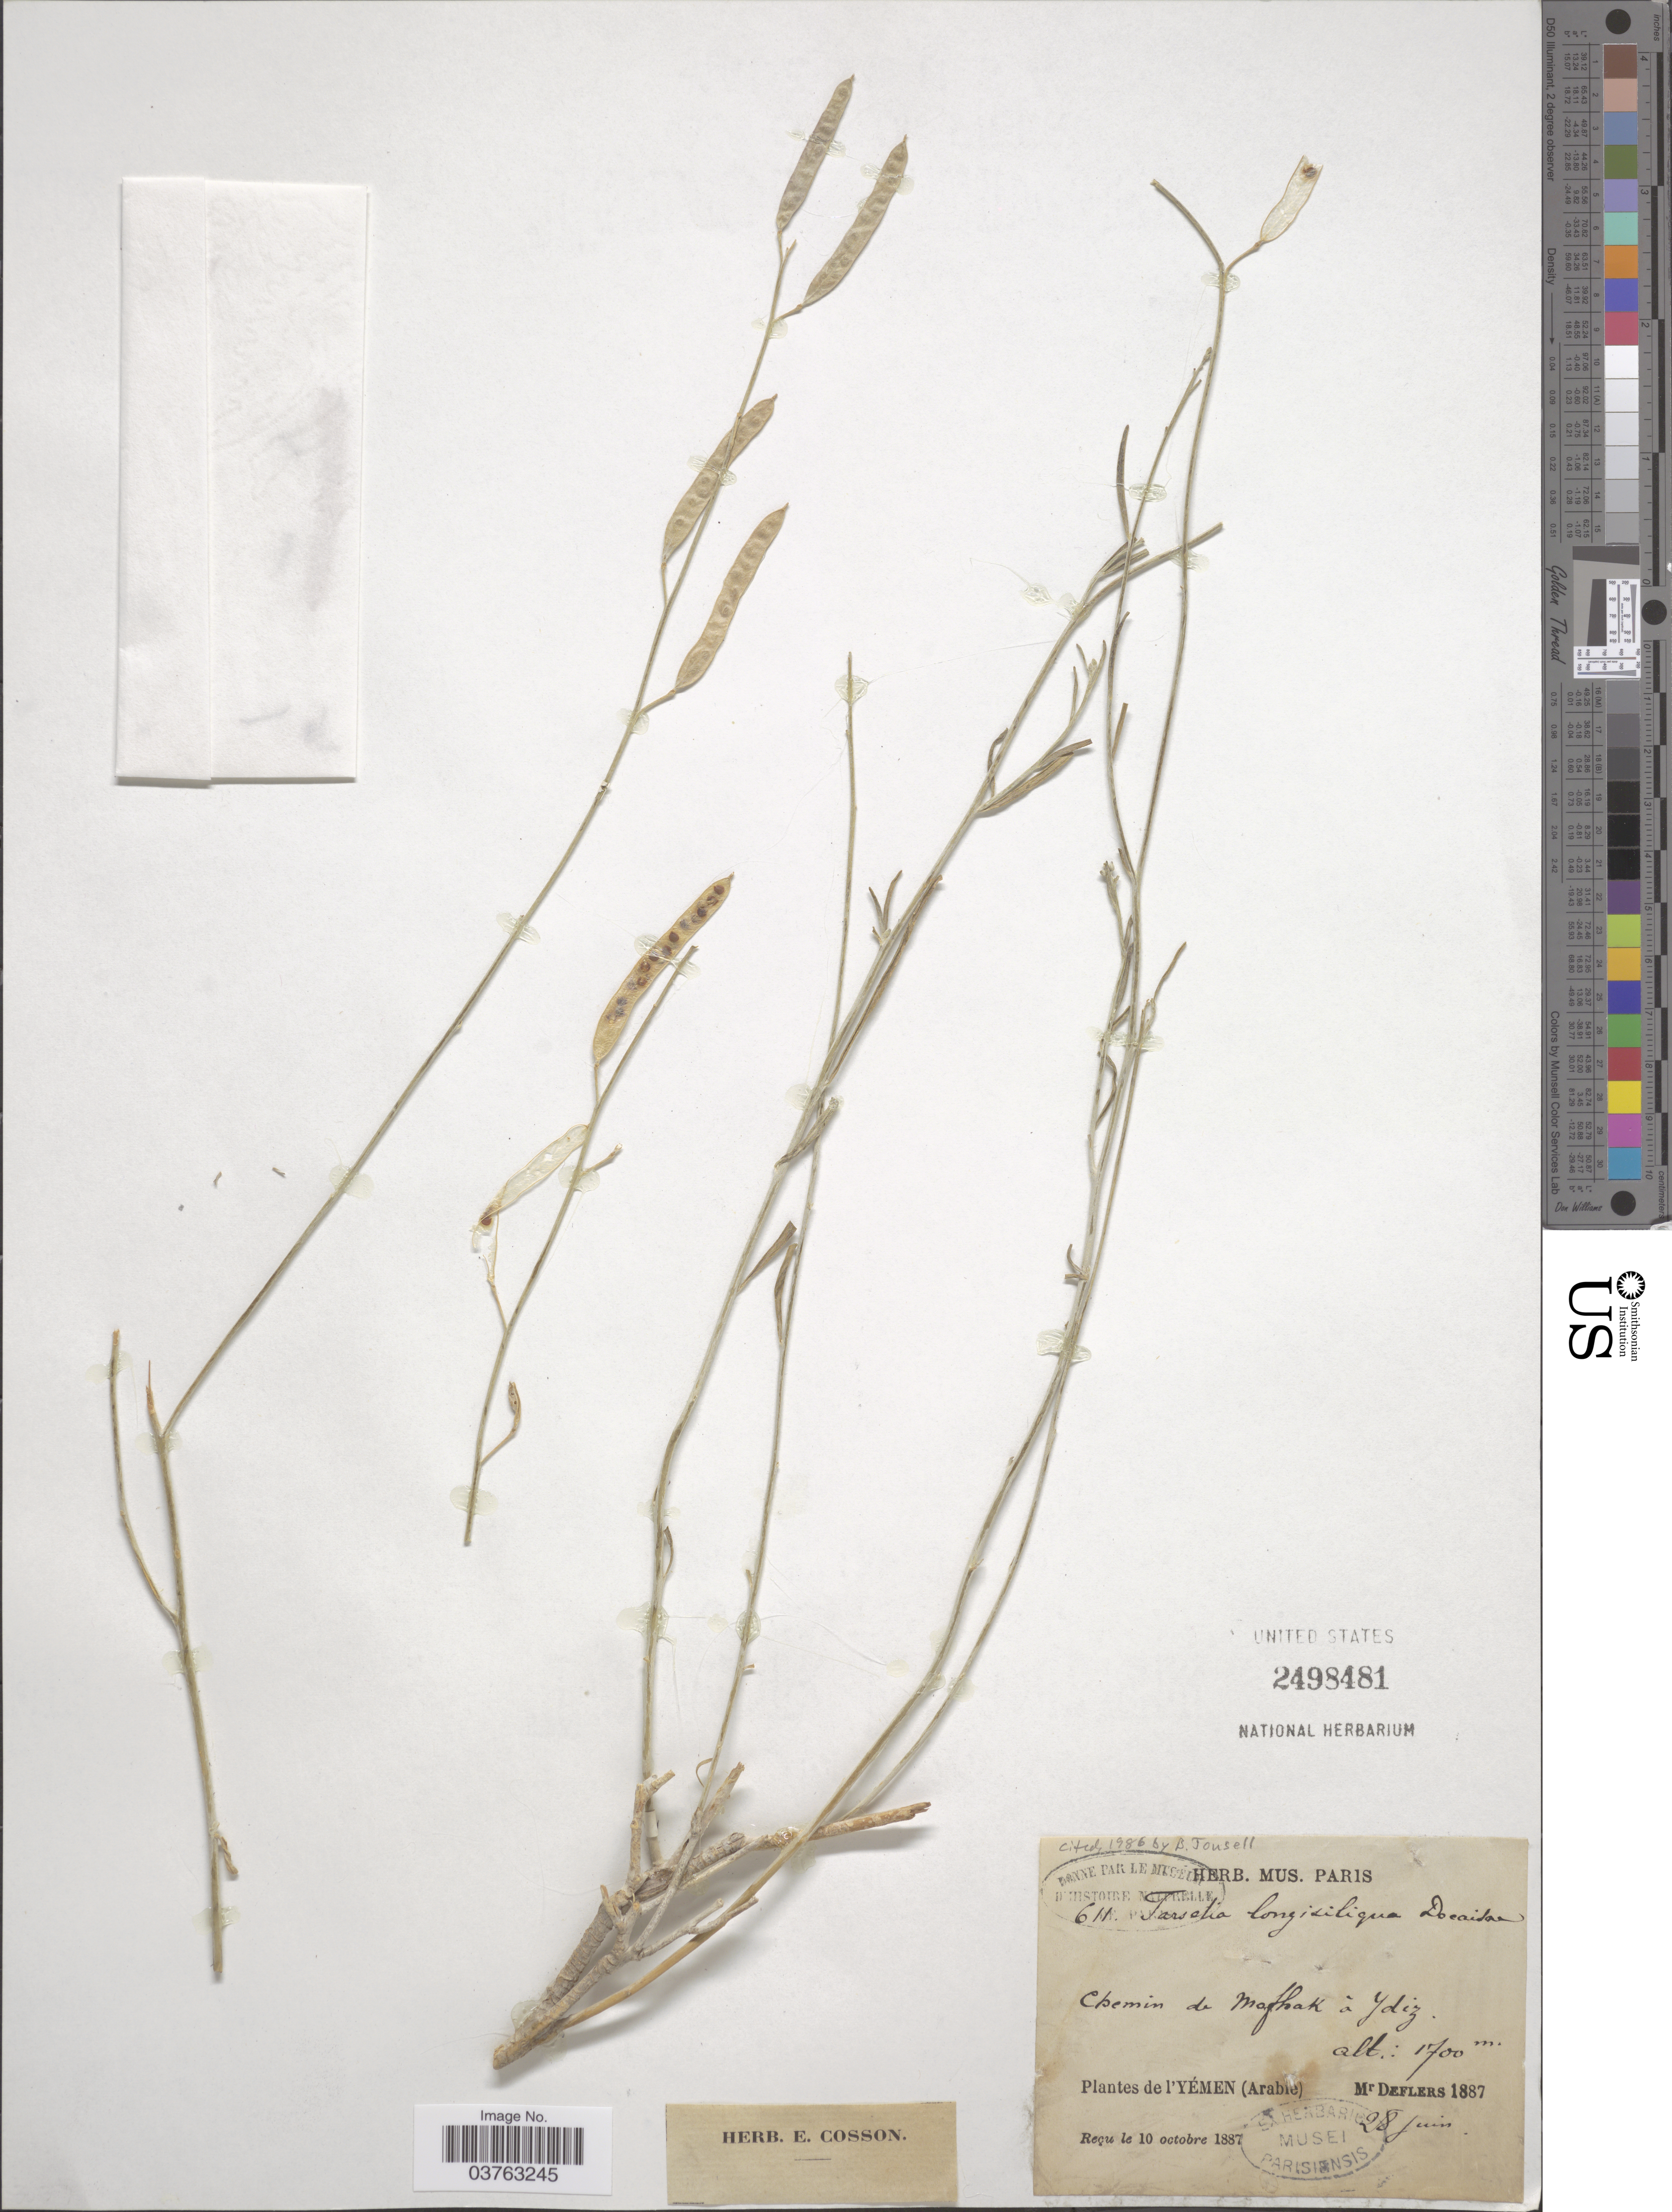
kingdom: Plantae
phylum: Tracheophyta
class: Magnoliopsida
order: Brassicales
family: Brassicaceae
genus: Farsetia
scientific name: Farsetia longisiliqua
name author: Decne.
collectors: -. Deflers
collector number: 611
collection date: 1887-06-28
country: Yemen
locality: Chemin de Mafhak à Ydiz. L'Yémen (Arabie).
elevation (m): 1700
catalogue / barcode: US 2498481